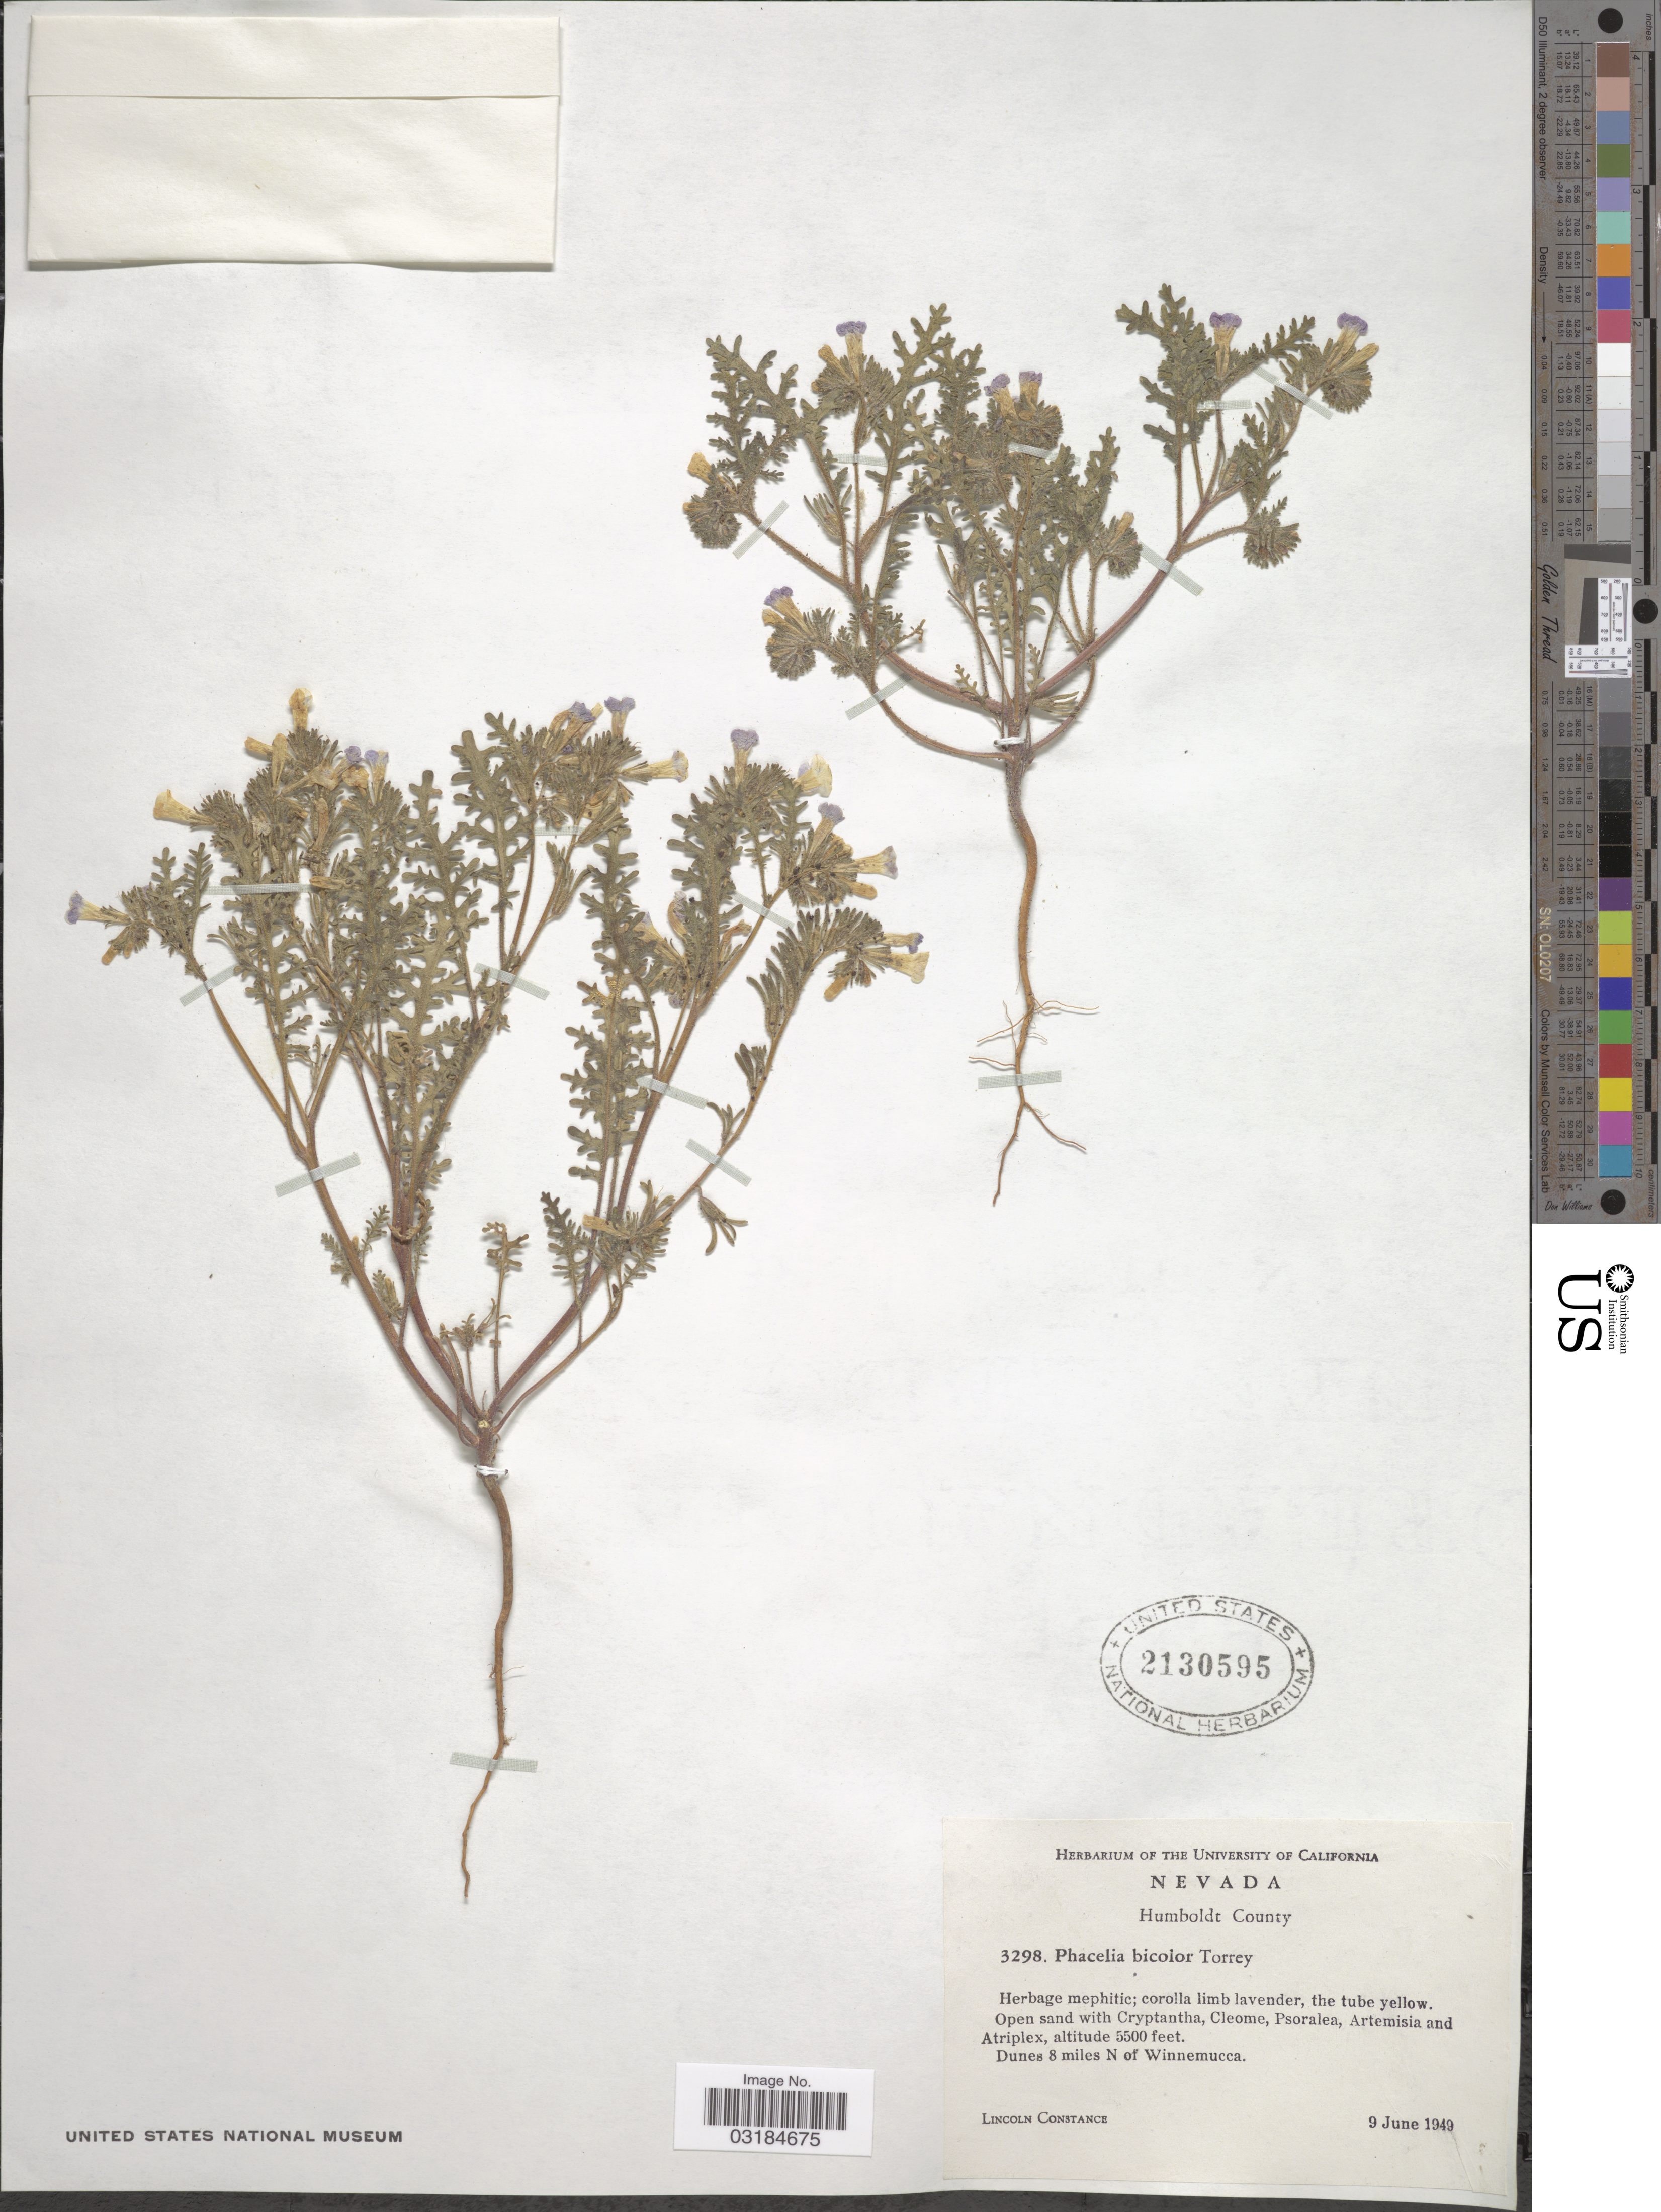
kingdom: Plantae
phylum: Tracheophyta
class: Magnoliopsida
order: Boraginales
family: Hydrophyllaceae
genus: Phacelia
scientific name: Phacelia bicolor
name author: Torr. in C. King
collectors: L. Constance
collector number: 3298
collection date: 1949-06-09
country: United States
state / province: Nevada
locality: Humboldt County, Dunes 8 miles N of Winnemucca.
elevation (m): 1676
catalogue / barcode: US 2130595